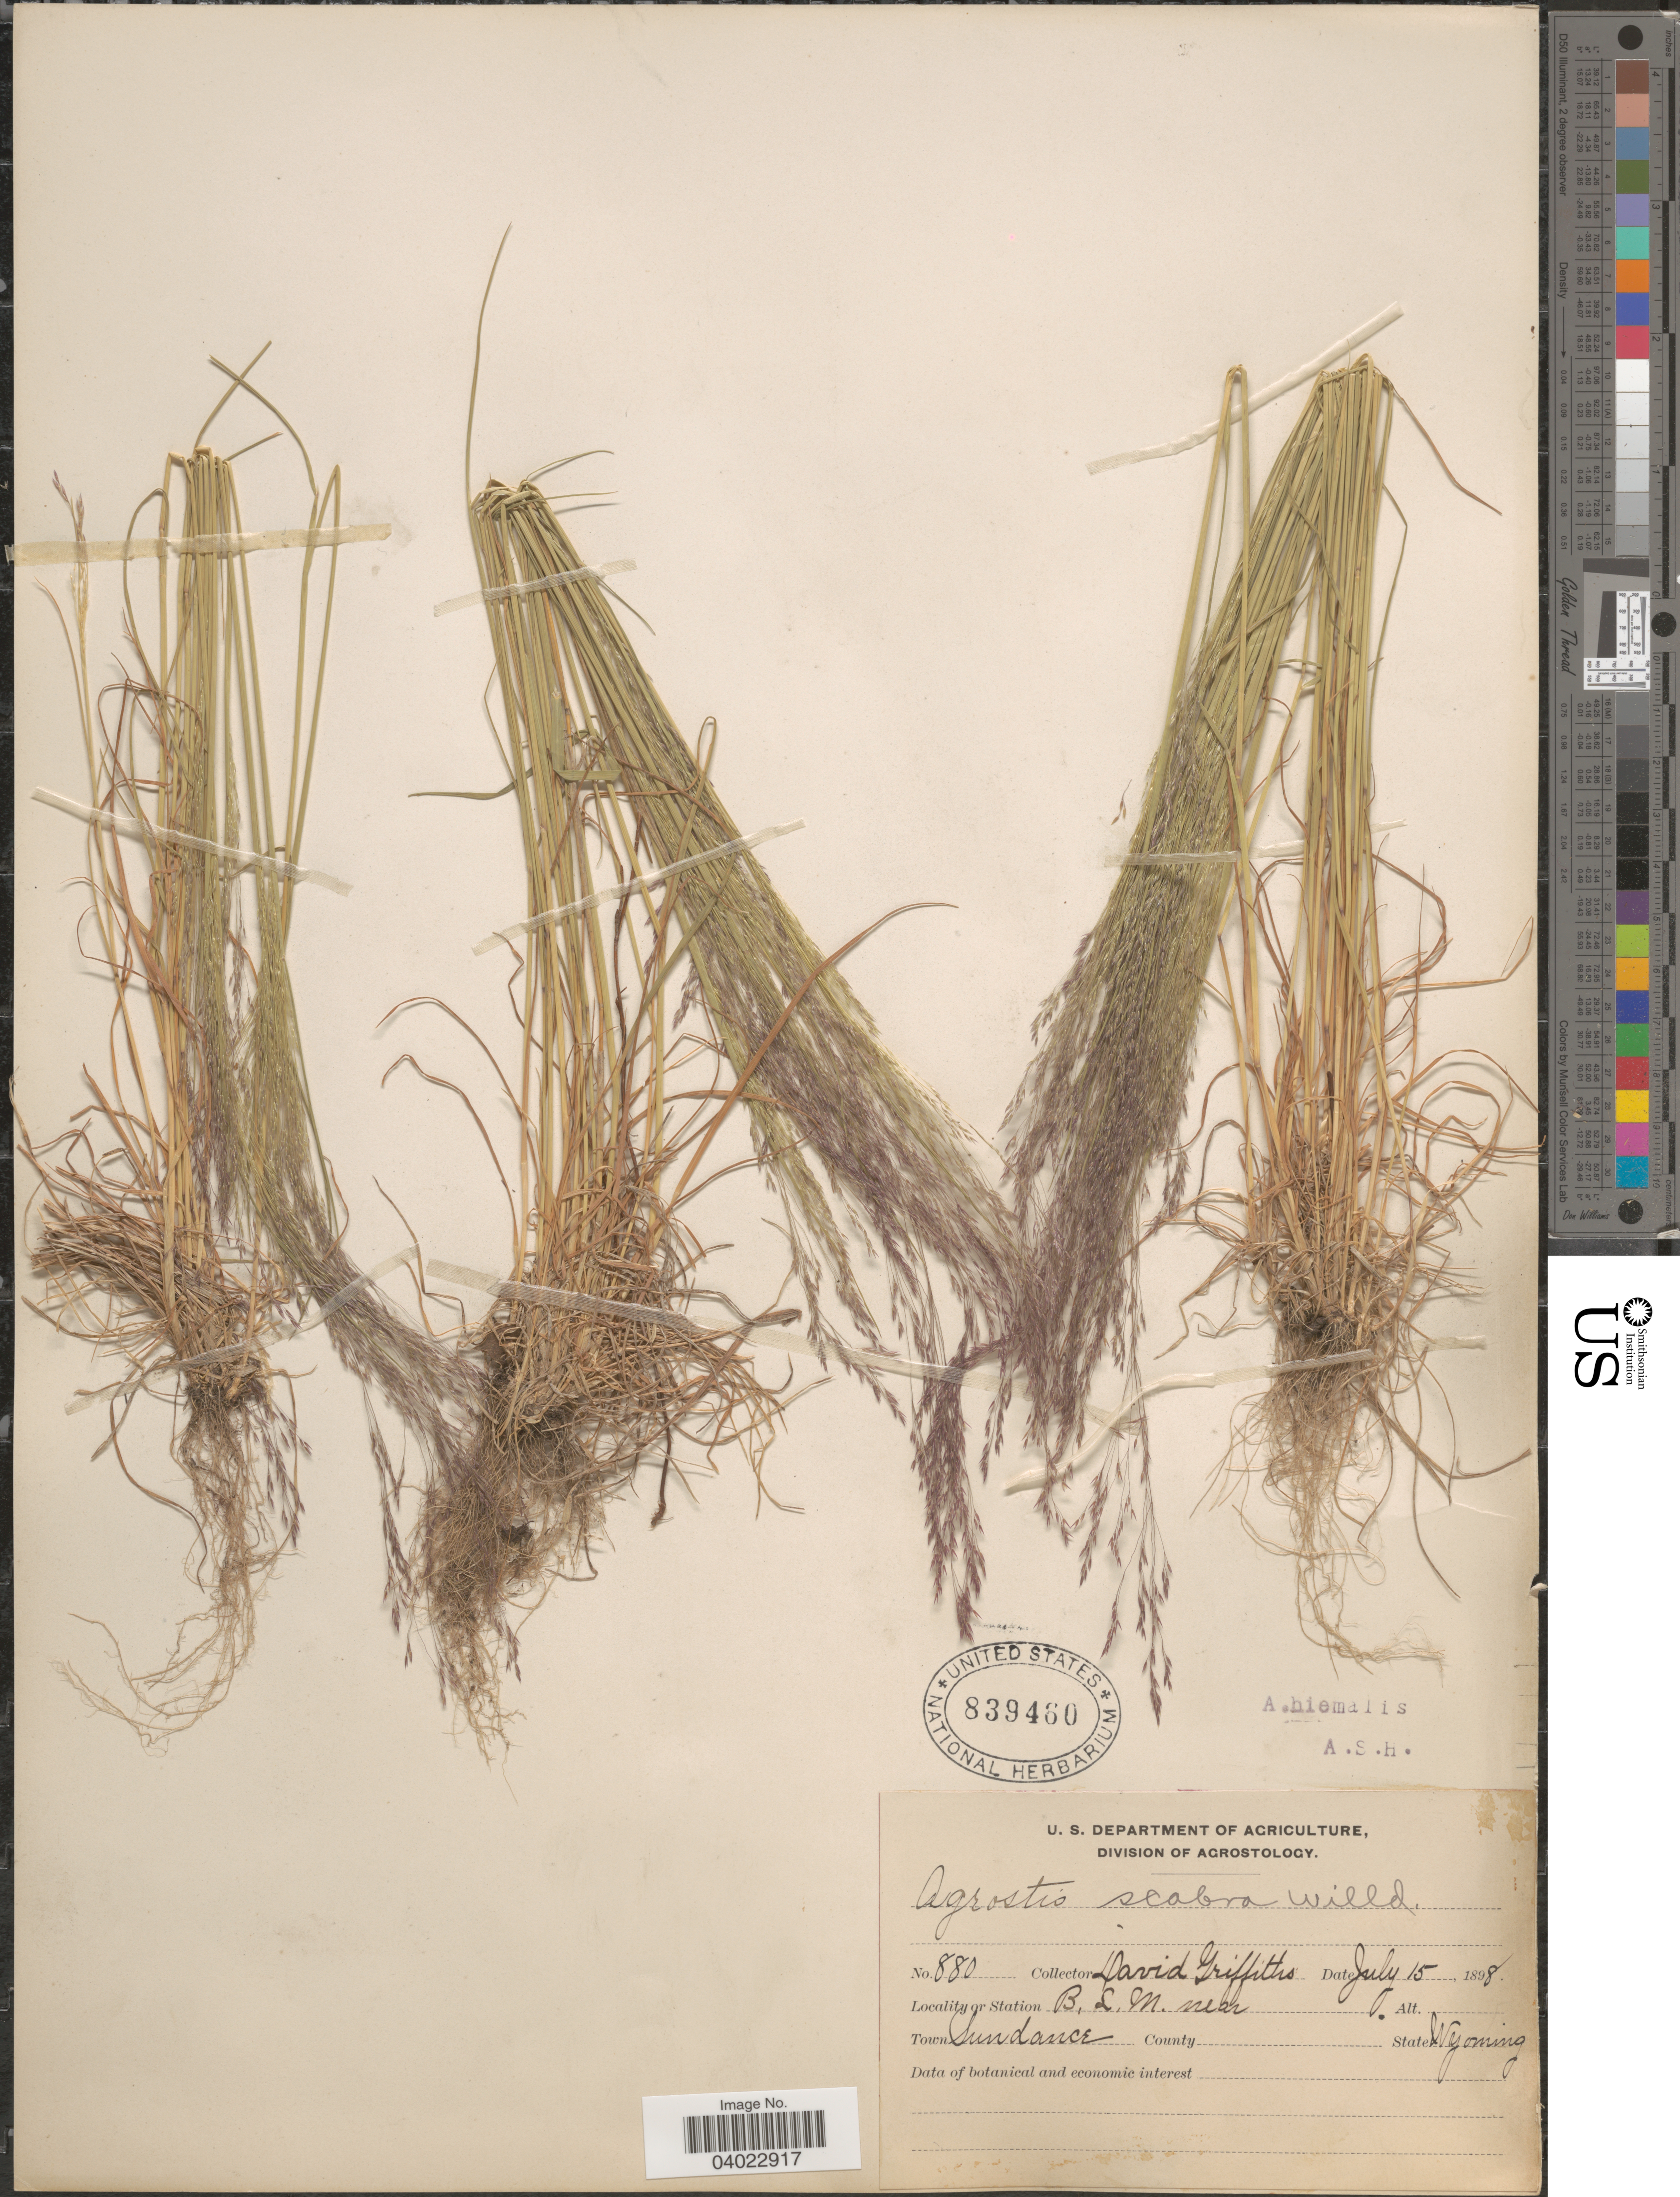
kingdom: Plantae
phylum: Tracheophyta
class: Liliopsida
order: Poales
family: Poaceae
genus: Agrostis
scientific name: Agrostis scabra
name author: Willd.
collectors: D. Griffiths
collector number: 880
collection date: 1898-07-15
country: United States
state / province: Wyoming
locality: Station B. L. M. near. Town Sundance.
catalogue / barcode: US 839460